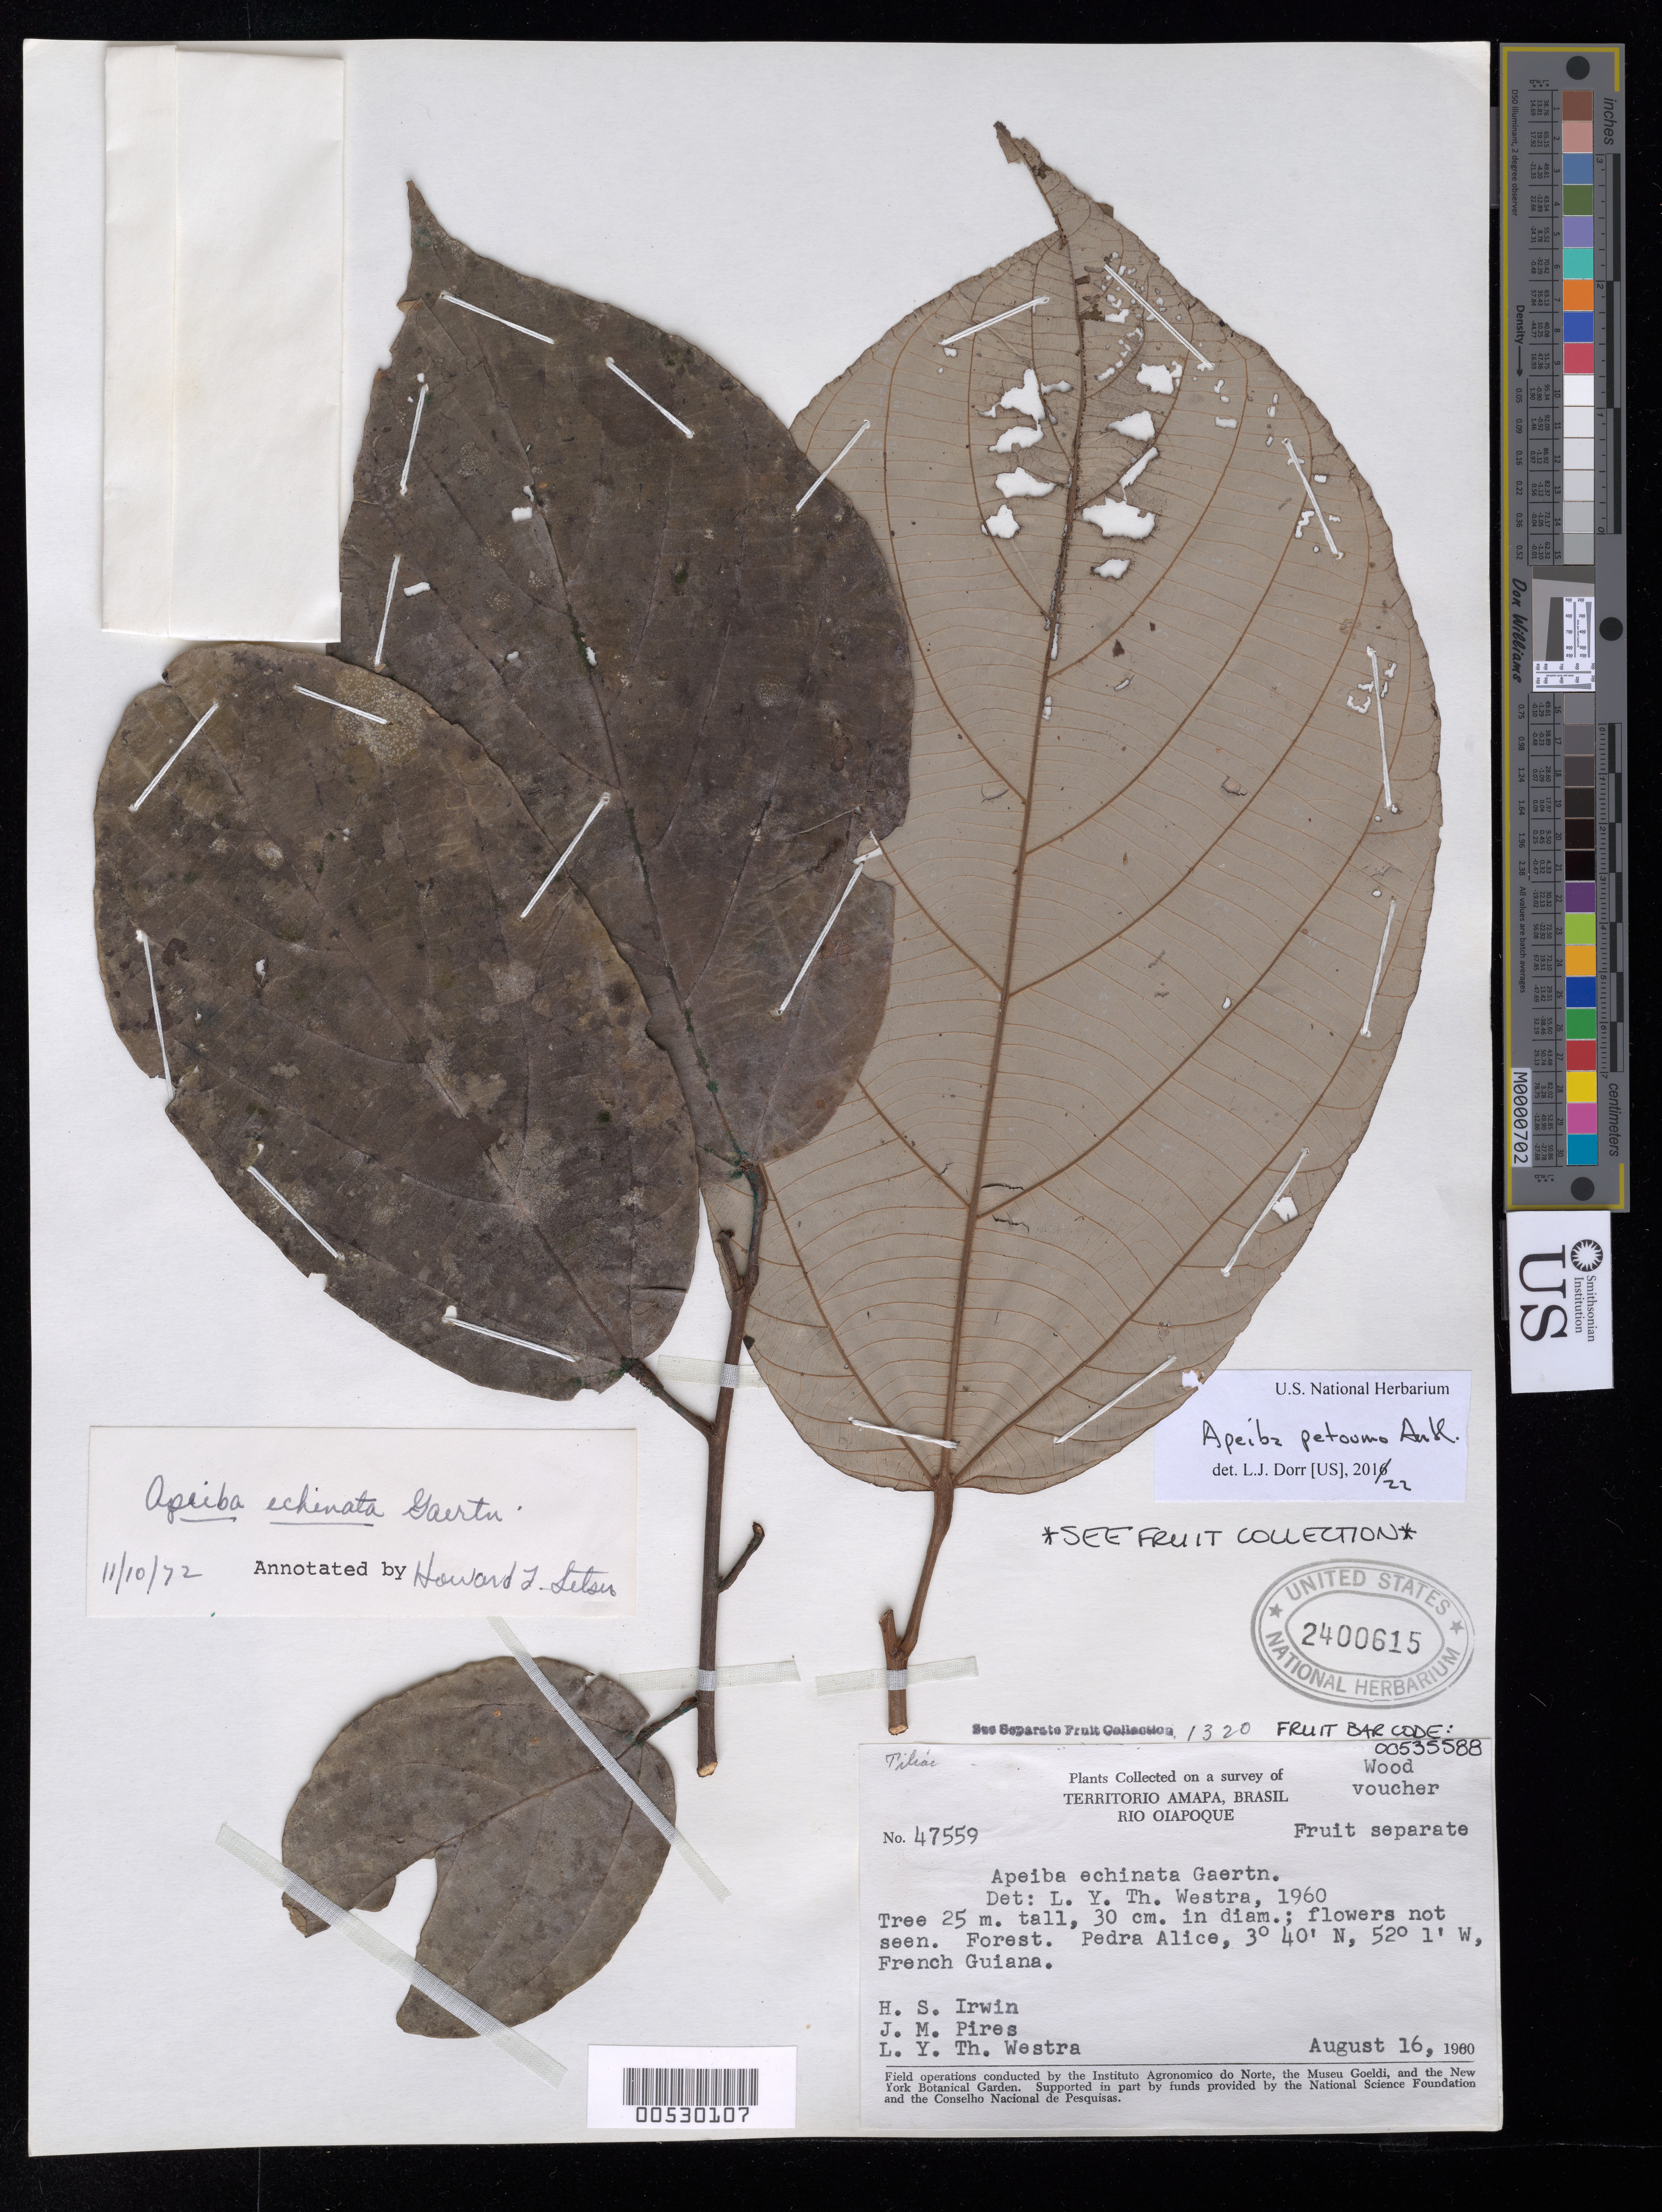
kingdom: Plantae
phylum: Tracheophyta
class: Magnoliopsida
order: Malvales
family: Malvaceae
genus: Apeiba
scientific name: Apeiba petoumo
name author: Aubl.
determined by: Dorr, L. J., (BOT), Smithsonian Institution - National Museum of Natural History (UNITED STATES)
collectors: H. Irwin, J. M. Pires & L. Y. T. Westra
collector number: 47559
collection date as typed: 16 Aug 1960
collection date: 1960-08-16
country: French Guiana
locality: Pedra Alice, French Guiana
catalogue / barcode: US 2400615